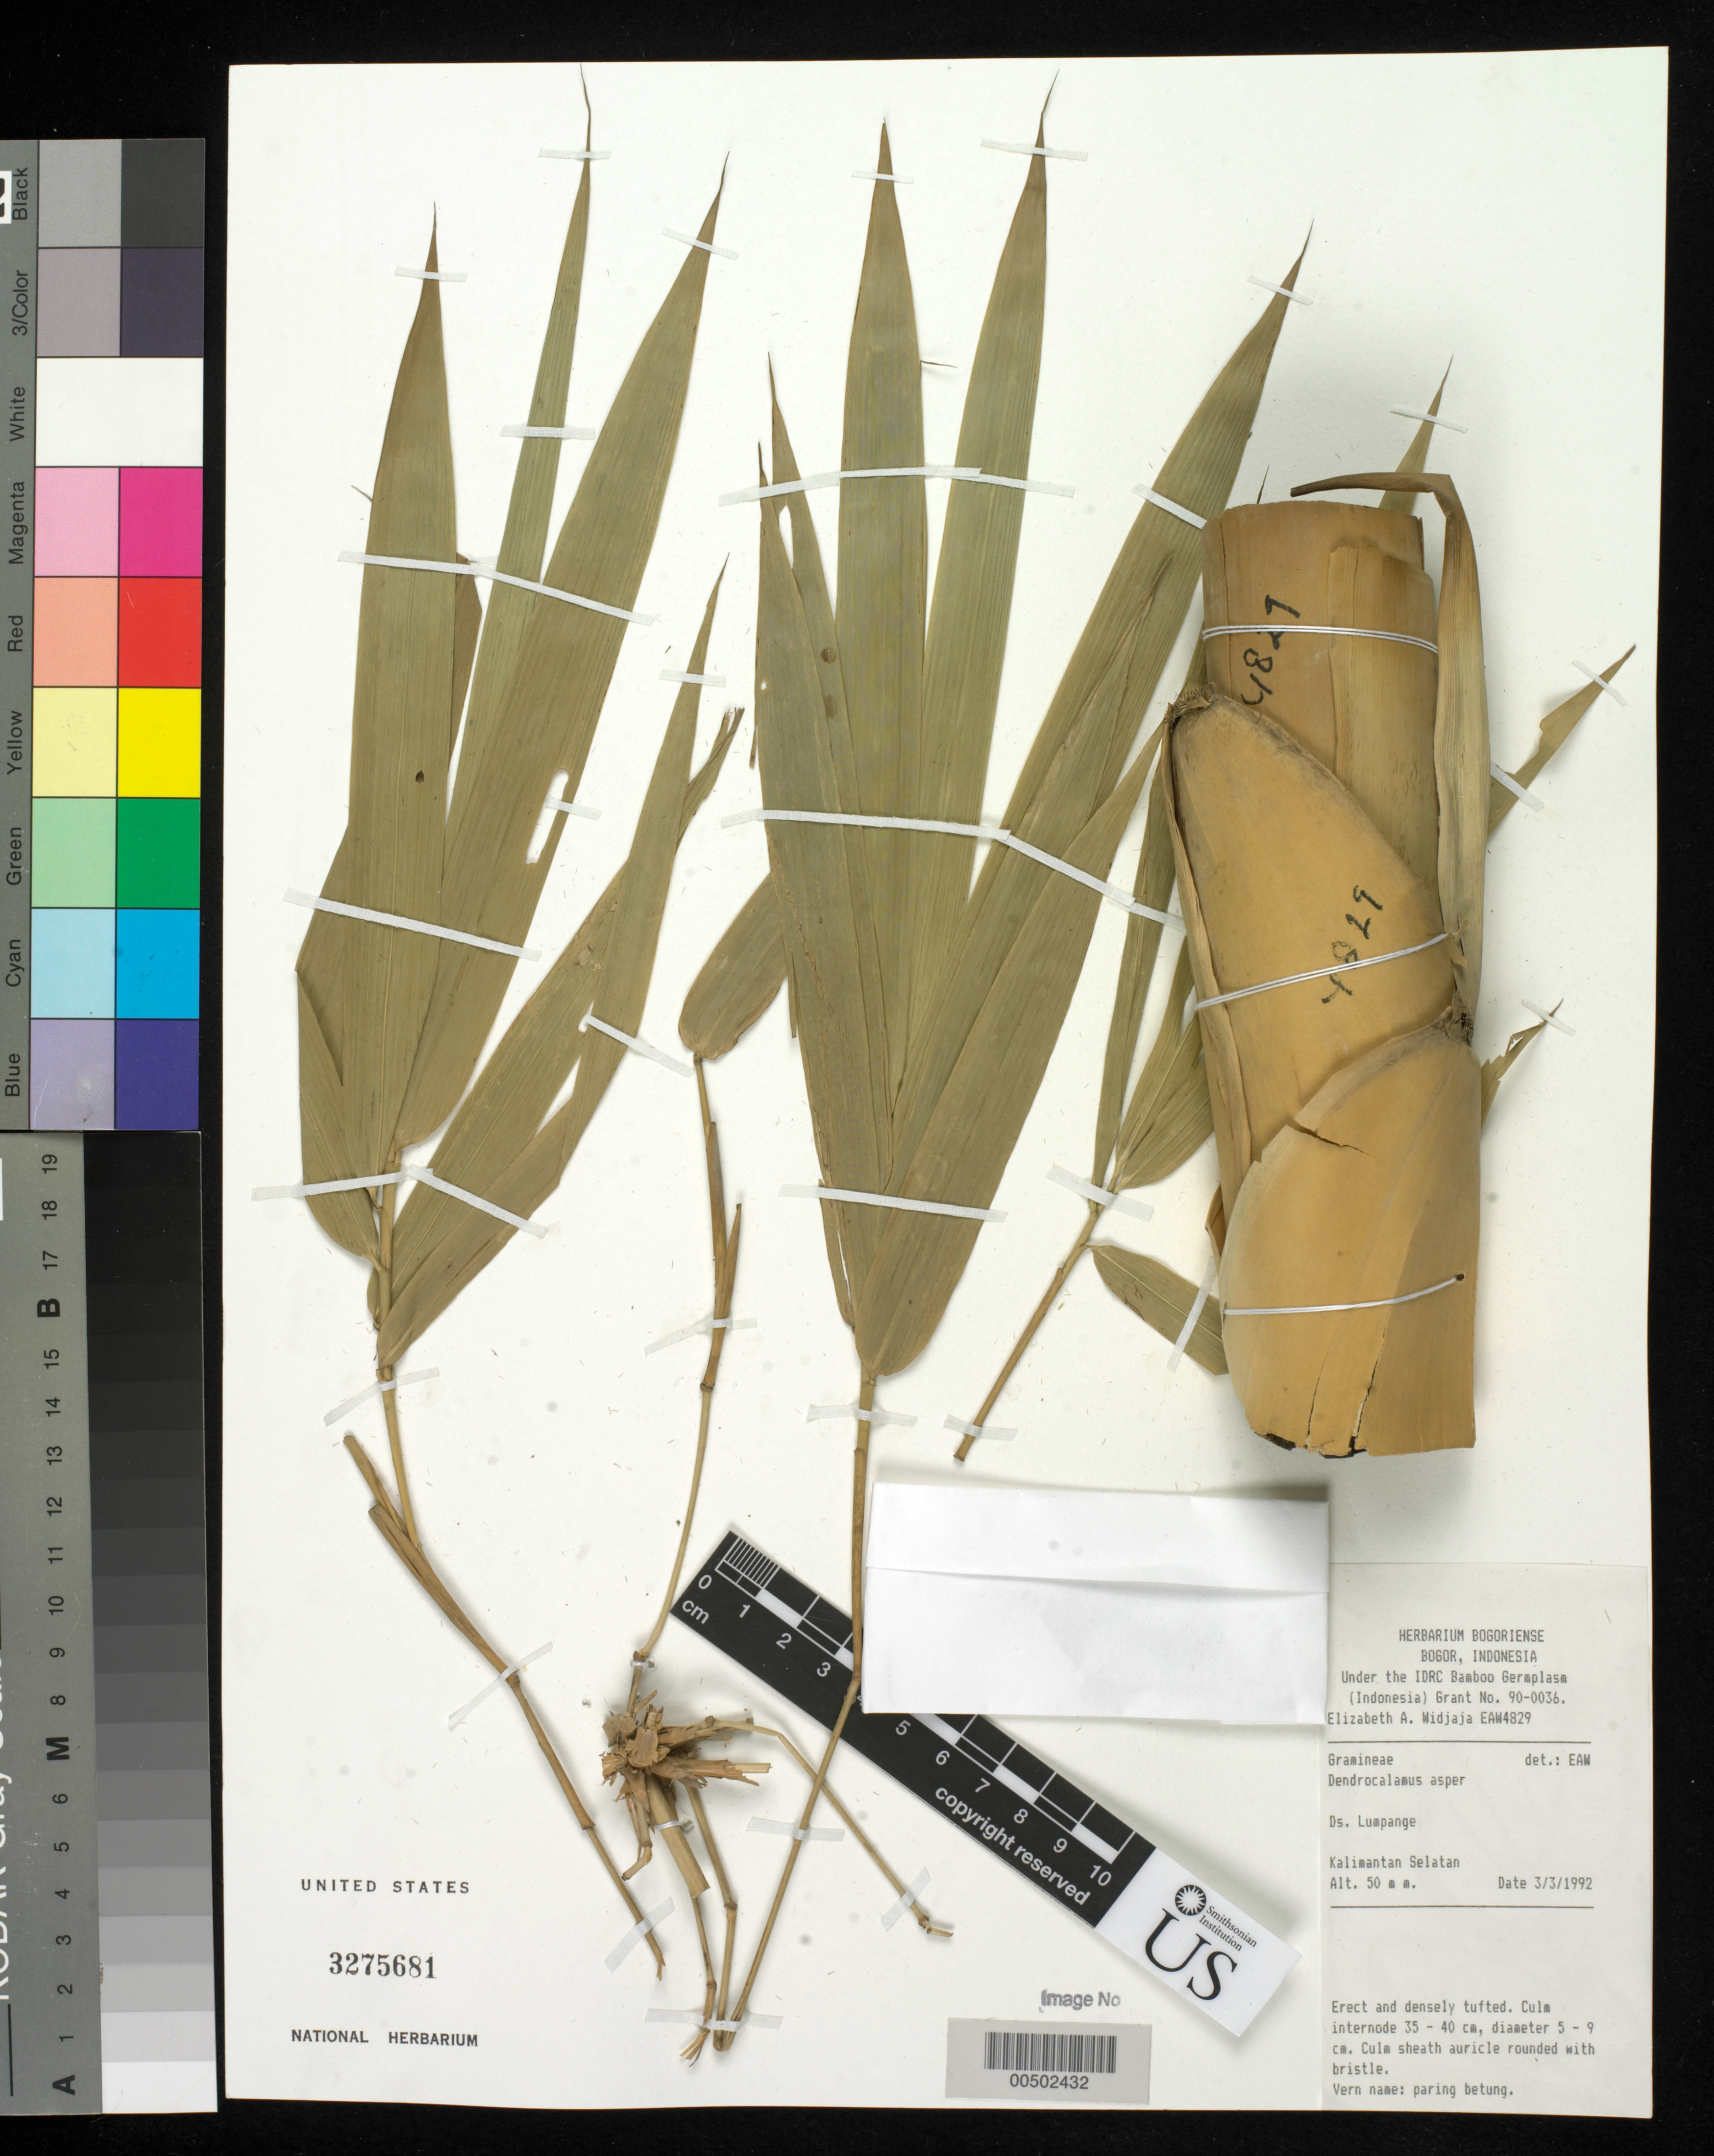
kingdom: Plantae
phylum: Tracheophyta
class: Liliopsida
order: Poales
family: Poaceae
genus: Dendrocalamus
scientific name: Dendrocalamus asper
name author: (Schult. & Schult. f.) Backer ex K. Heyne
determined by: Widjaja, E. A.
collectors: E. A. Widjaja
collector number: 4829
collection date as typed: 03 Mar 1992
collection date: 1992-03-03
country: Indonesia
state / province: Kalimantan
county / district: Kalimantan Tengah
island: Borneo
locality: Ds. Lumpange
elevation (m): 50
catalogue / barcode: US 3275681